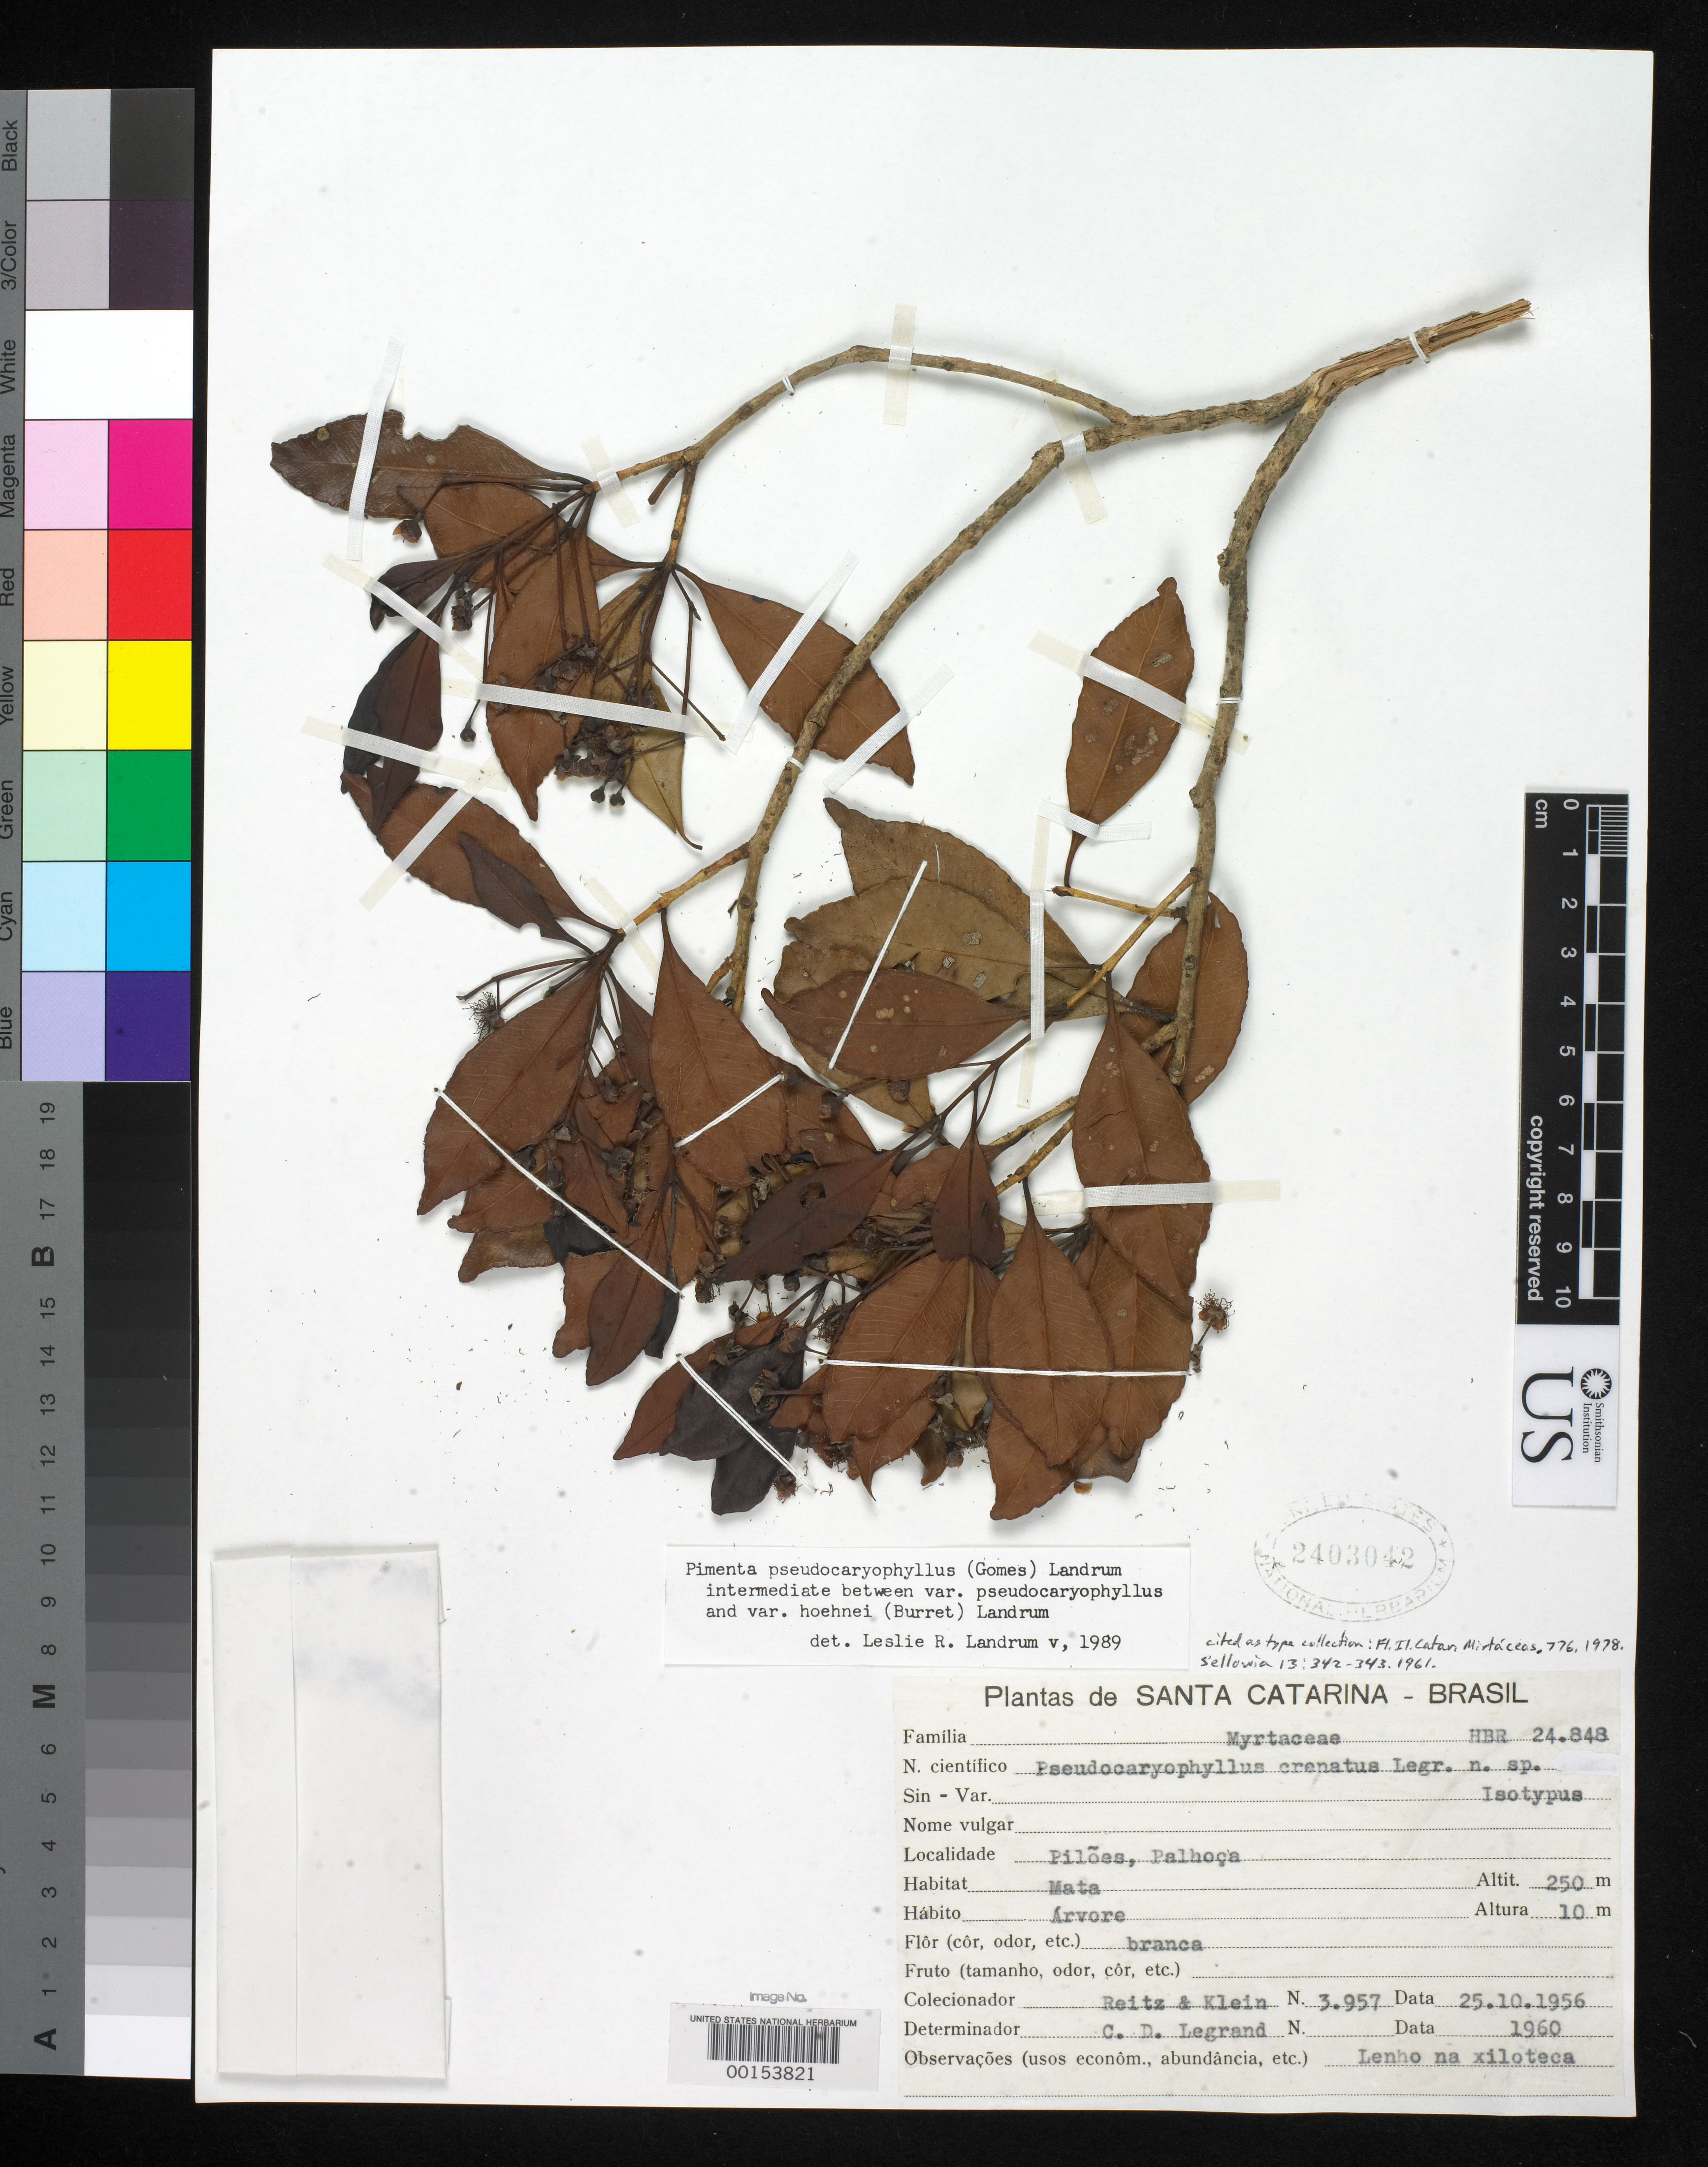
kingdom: Plantae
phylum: Tracheophyta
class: Magnoliopsida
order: Myrtales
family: Myrtaceae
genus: Pseudocaryophyllus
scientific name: Pseudocaryophyllus crenatus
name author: D. Legrand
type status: Type Collection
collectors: R. Reitz & R. M. Klein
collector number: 3957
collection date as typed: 25 Oct 1956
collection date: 1956-10-25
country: Brazil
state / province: Santa Catarina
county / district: Palhoça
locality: Piloes.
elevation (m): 250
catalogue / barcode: US 2403042